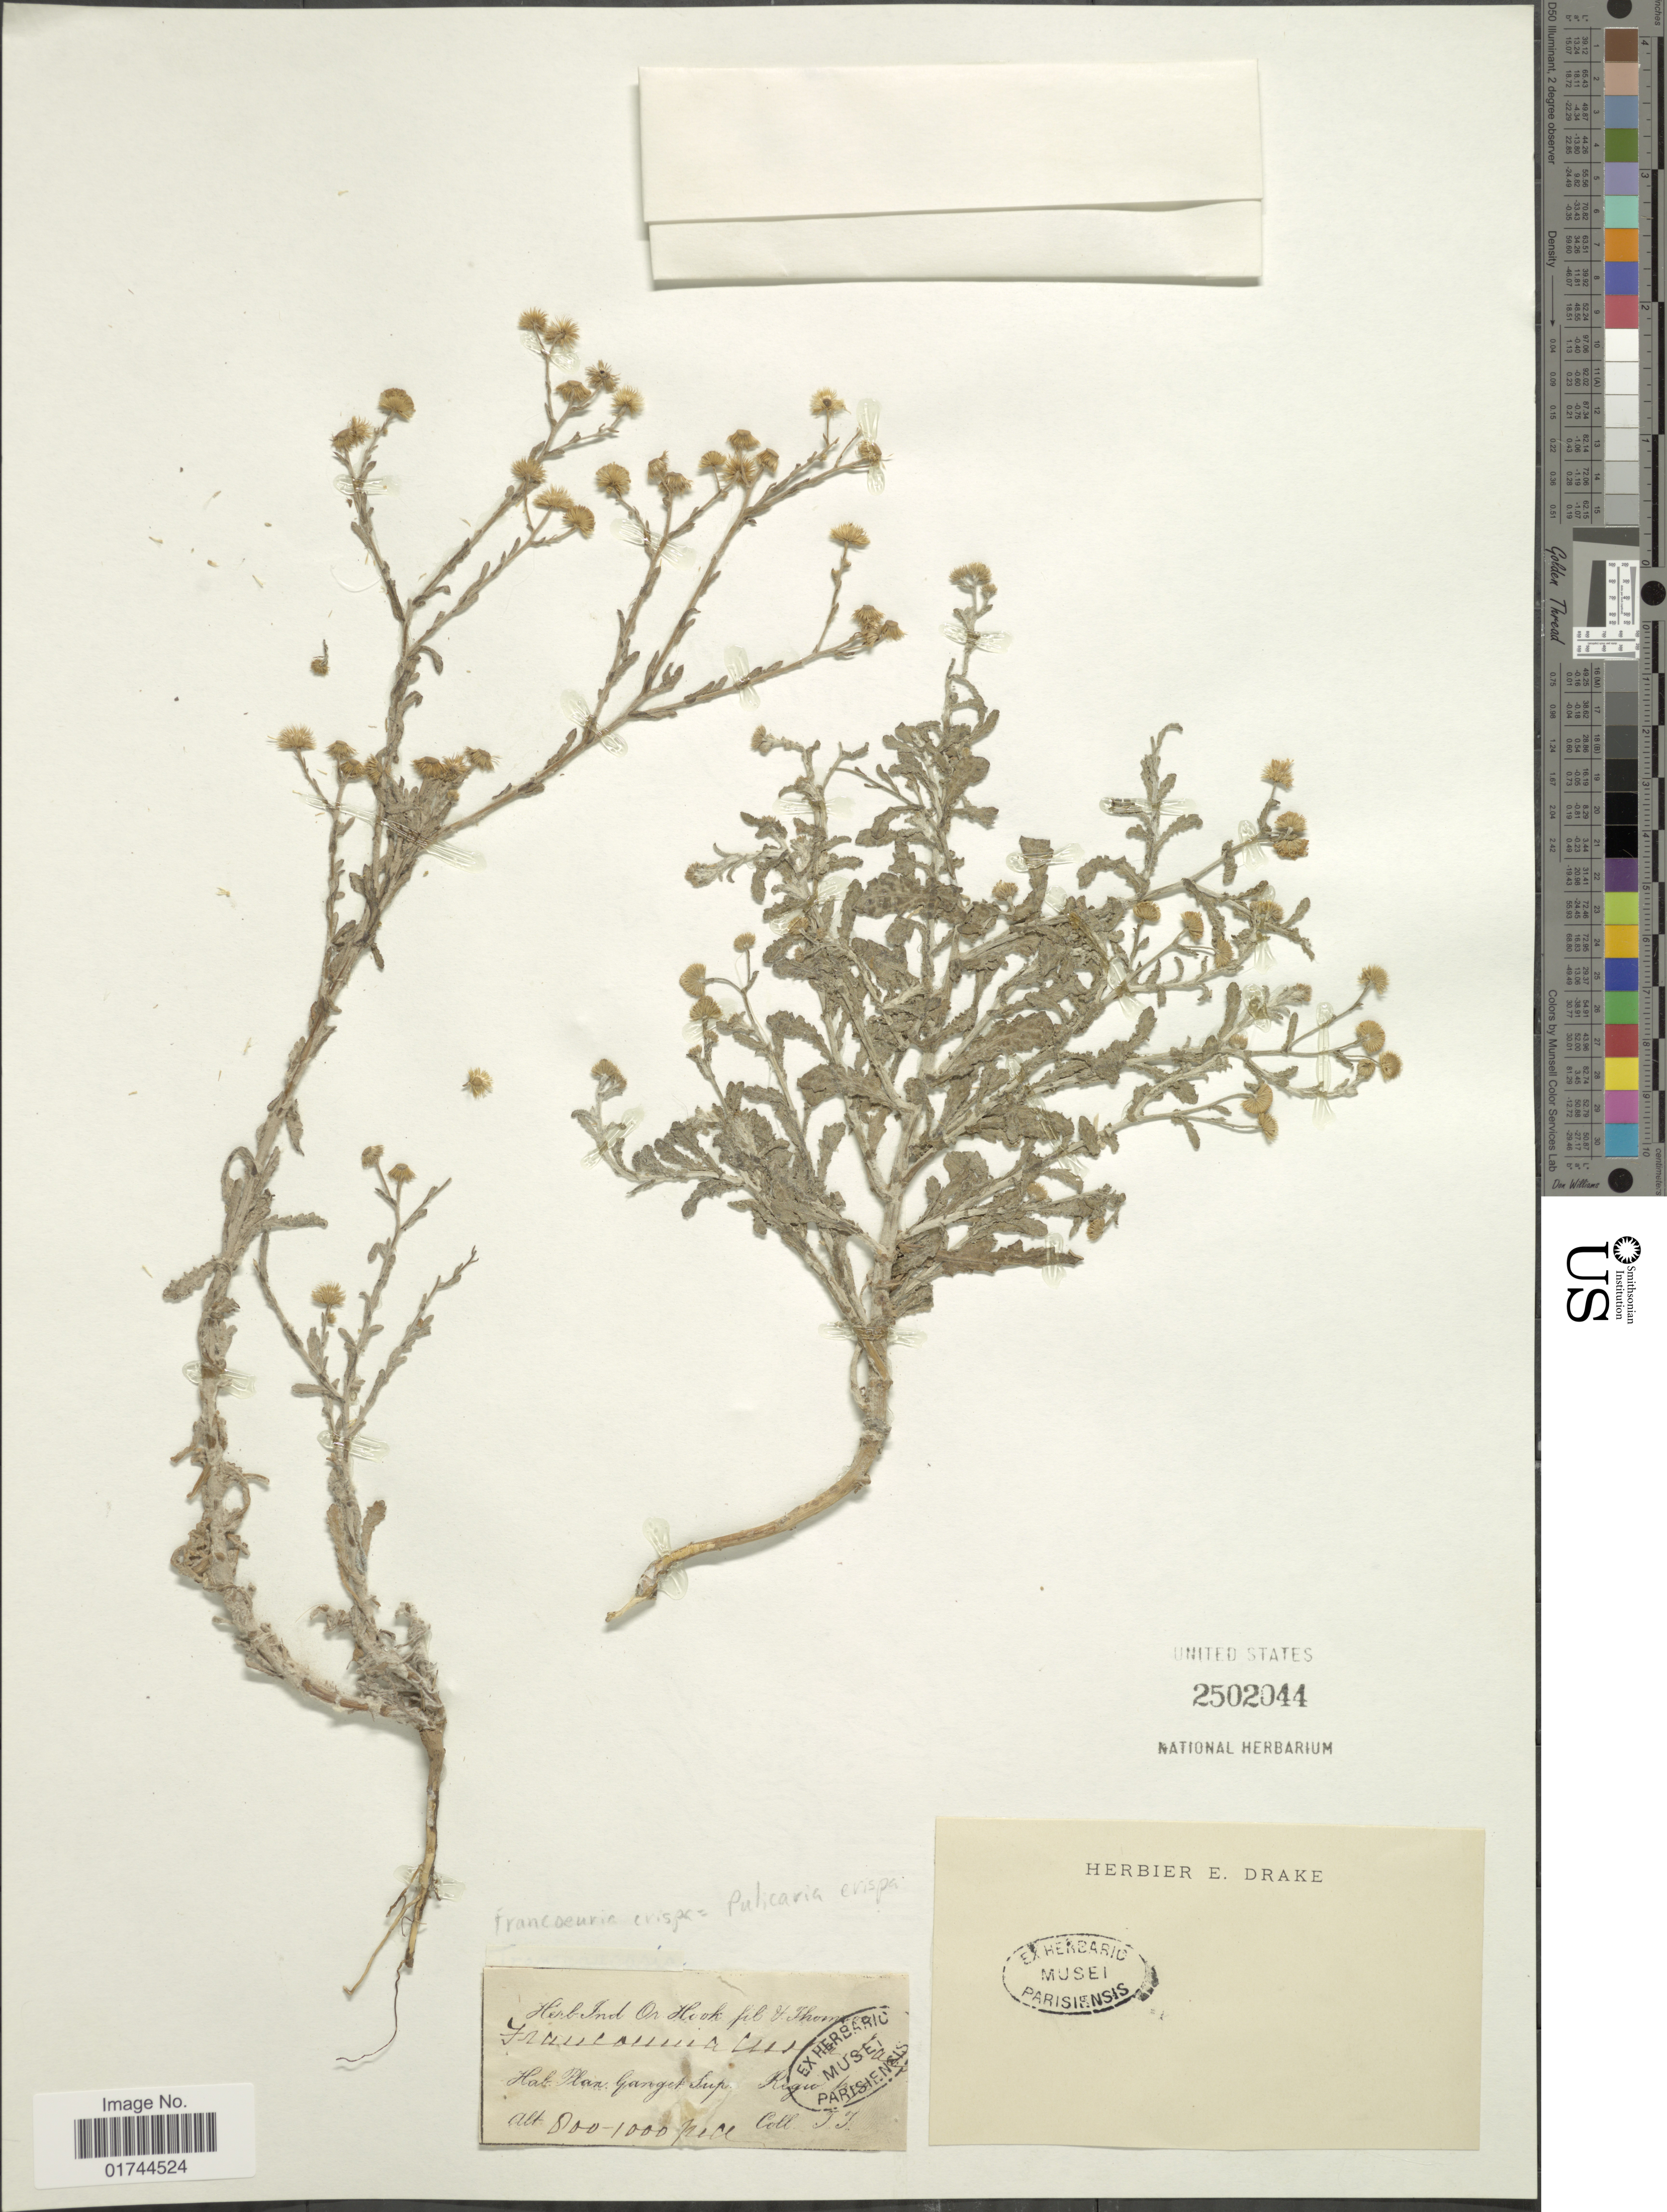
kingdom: Plantae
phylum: Tracheophyta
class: Magnoliopsida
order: Asterales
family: Asteraceae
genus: Pulicaria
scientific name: Pulicaria crispa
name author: Sch. Bip.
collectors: T. Thomson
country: India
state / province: Uttar Pradesh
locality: Plan Ganget Sup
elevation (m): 244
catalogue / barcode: US 2502044